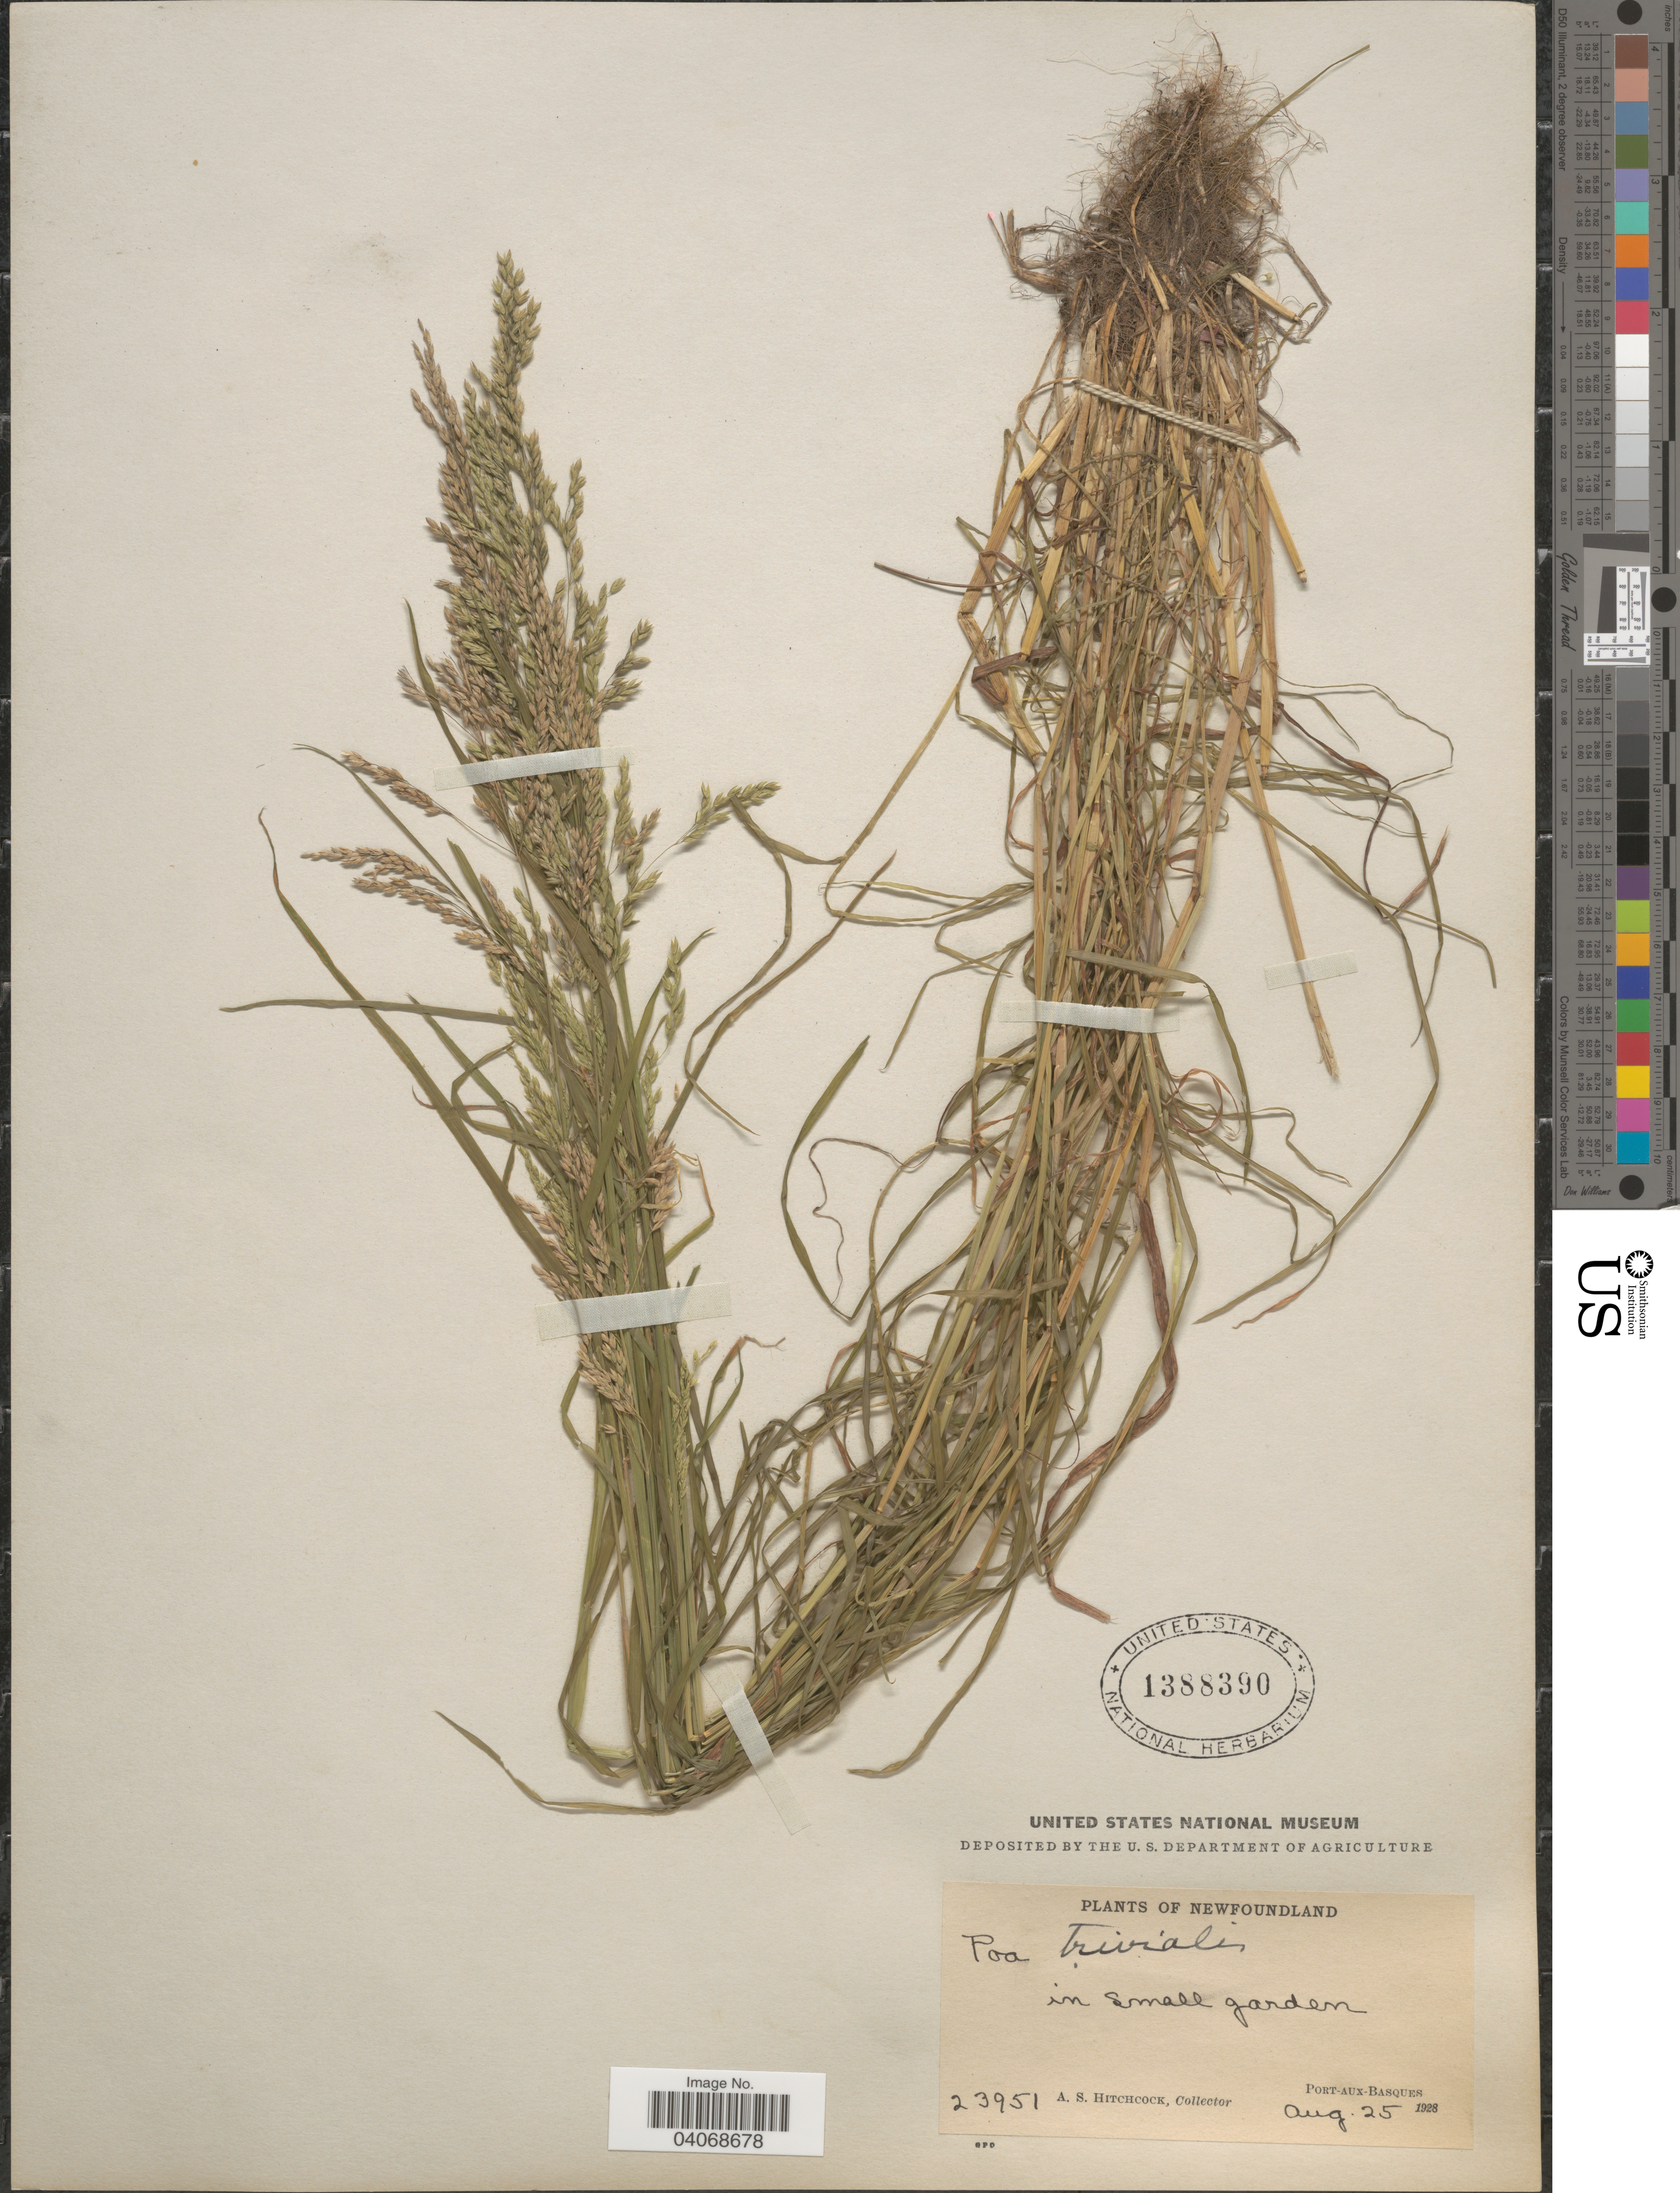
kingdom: Plantae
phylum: Tracheophyta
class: Liliopsida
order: Poales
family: Poaceae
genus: Poa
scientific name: Poa trivialis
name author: L.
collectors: A. S. Hitchcock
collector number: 23951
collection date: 1928-08-25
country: Canada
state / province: Newfoundland and Labrador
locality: In small garden. Port-aux-Basques.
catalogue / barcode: US 1388390